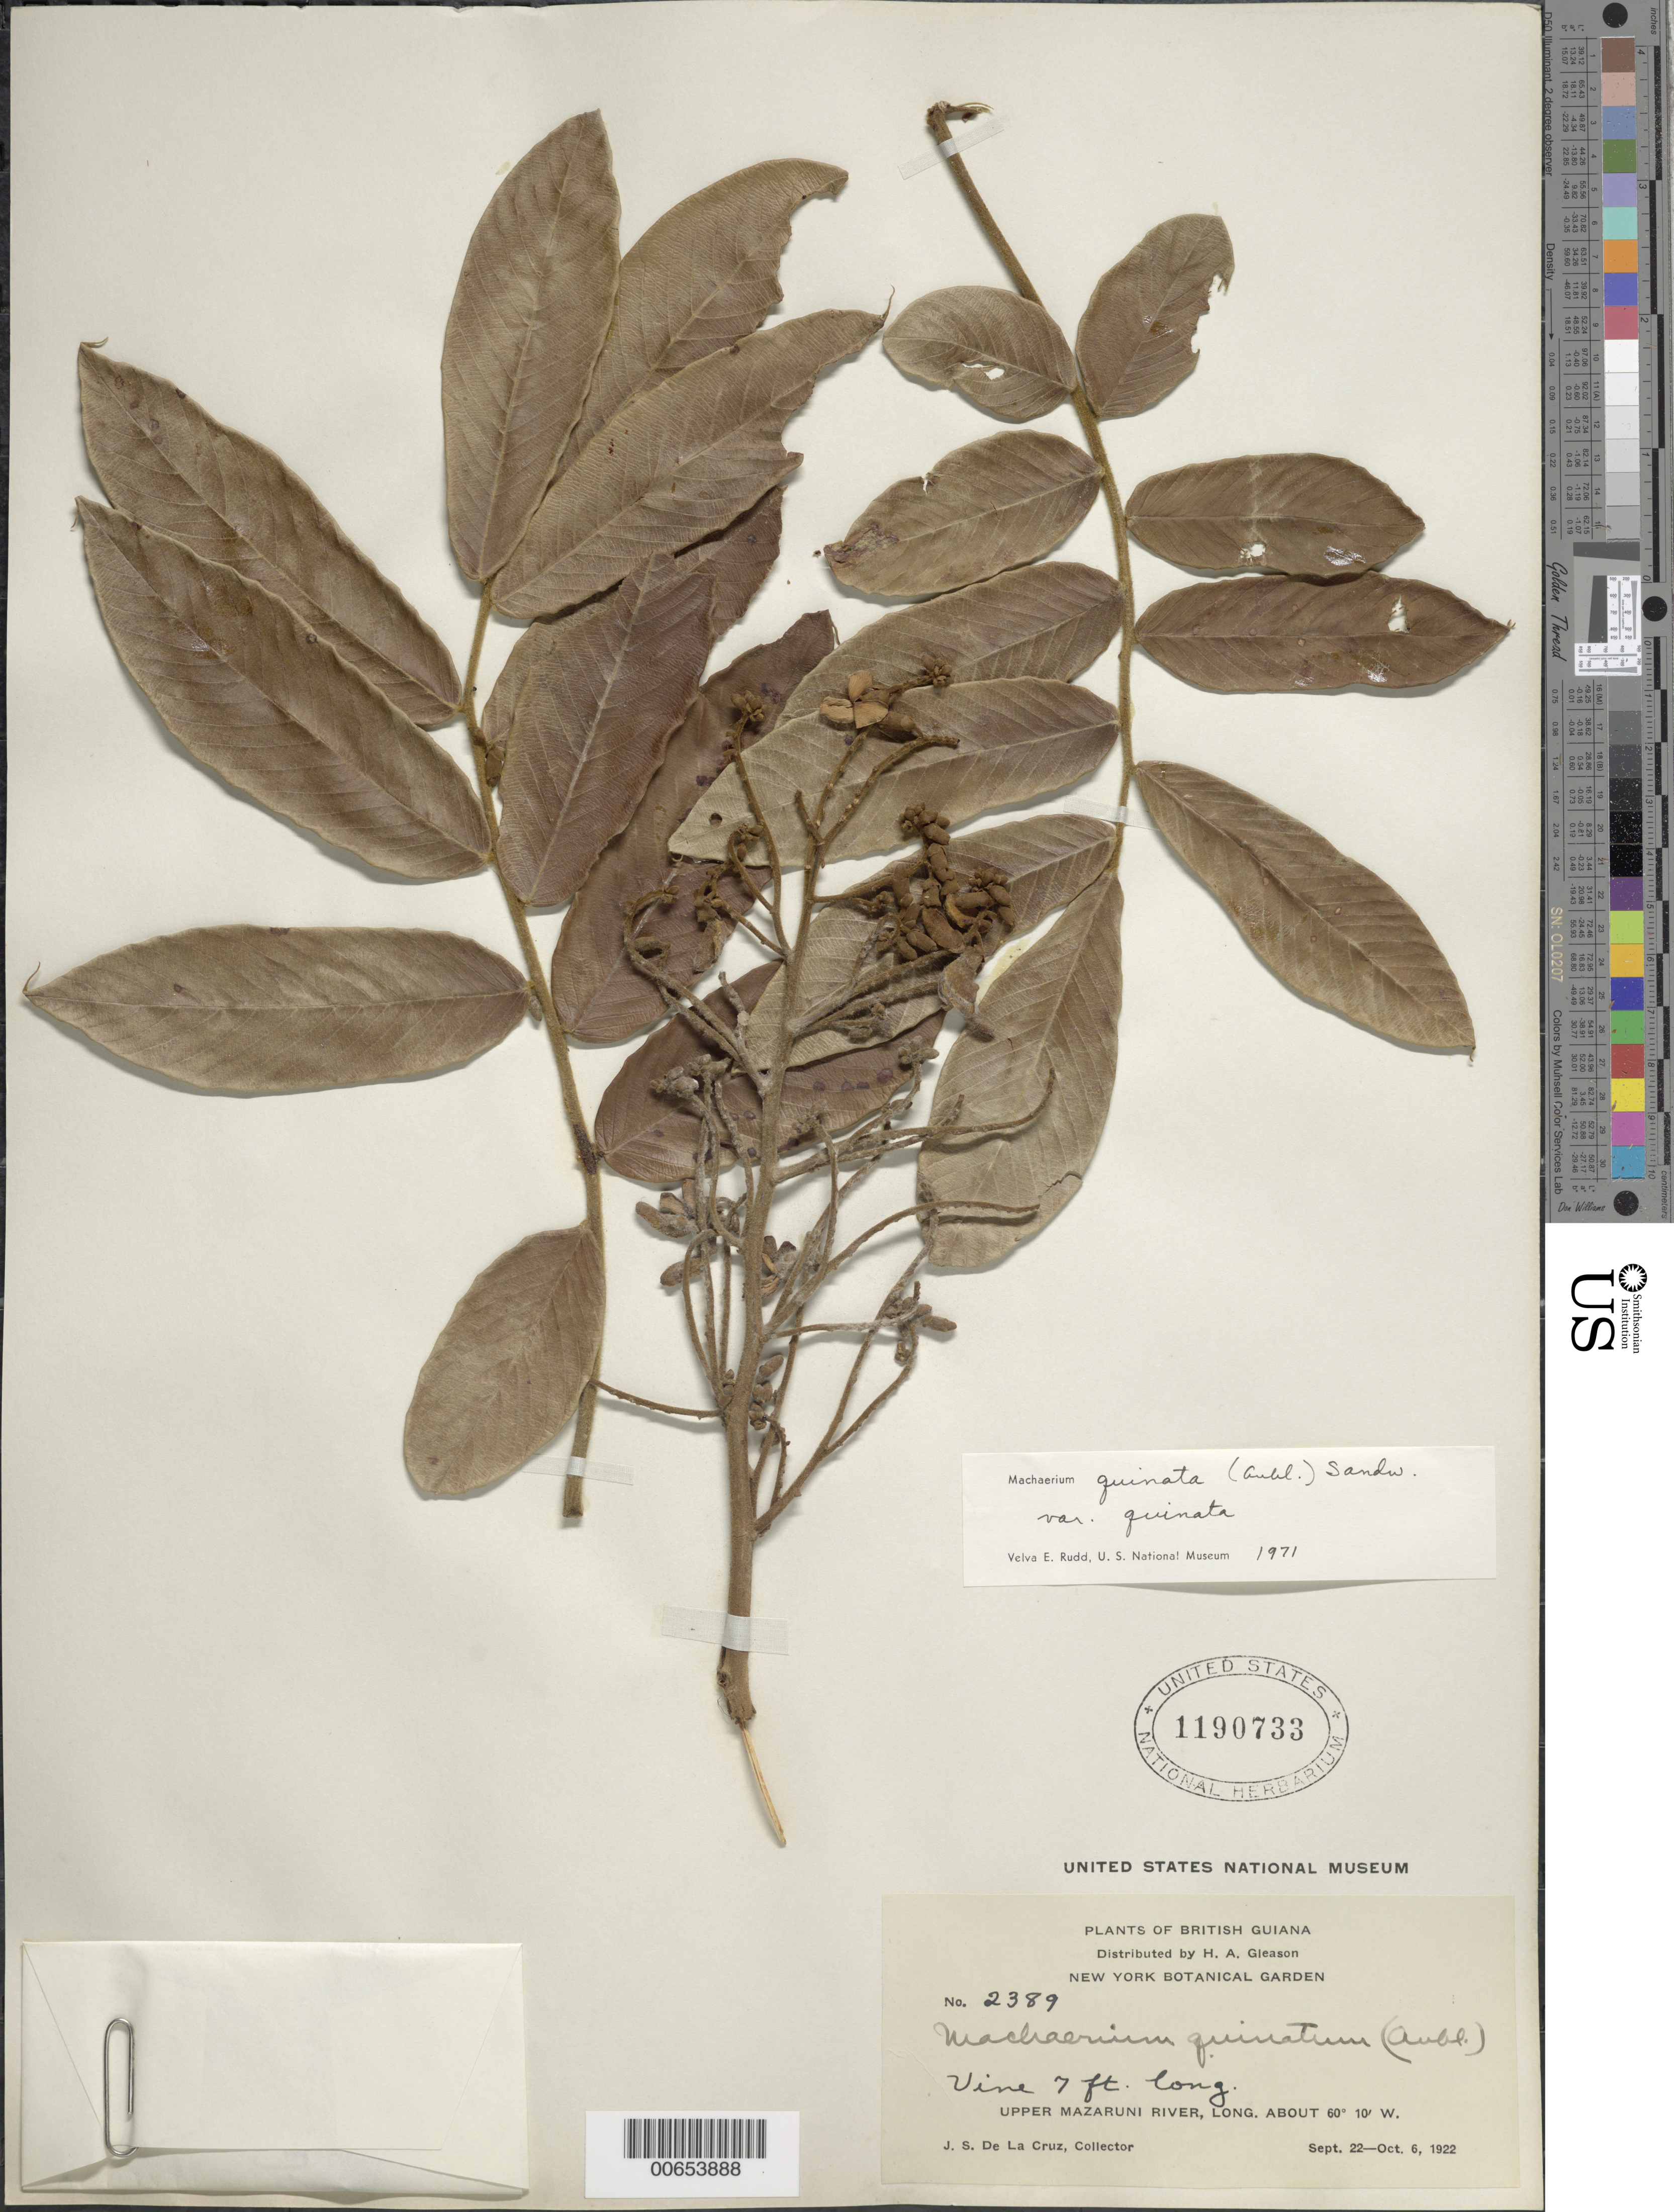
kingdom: Plantae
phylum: Tracheophyta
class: Magnoliopsida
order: Fabales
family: Fabaceae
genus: Machaerium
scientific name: Machaerium quinatum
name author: (Aubl.) Sandwith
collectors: J. S. de la Cruz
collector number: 2389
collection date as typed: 22-Sep-22 to 6-Oct-22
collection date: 1922-09-22/1922-10-06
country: Guyana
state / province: Cuyuni-Mazaruni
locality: Upper Mazaruni R.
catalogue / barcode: US 1190733